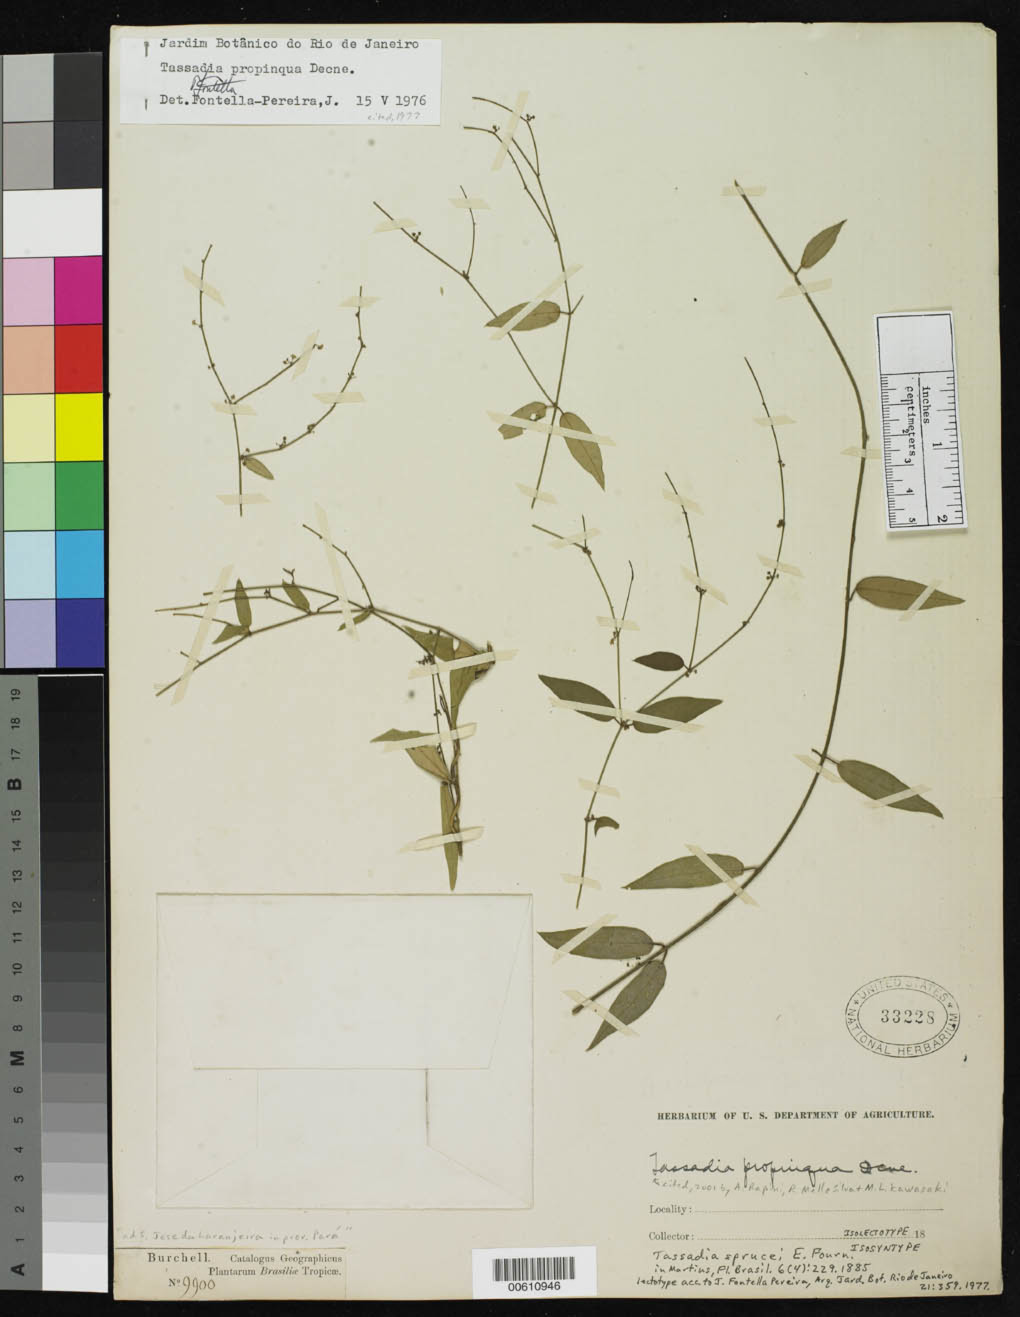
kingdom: Plantae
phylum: Tracheophyta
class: Magnoliopsida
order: Gentianales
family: Apocynaceae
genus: Tassadia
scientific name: Tassadia sprucei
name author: E. Fourn.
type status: Isosyntype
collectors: W. J. Burchell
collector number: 9900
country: Brazil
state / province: Pará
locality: "ad S. Jose de Laranjeira"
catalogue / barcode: US 33228